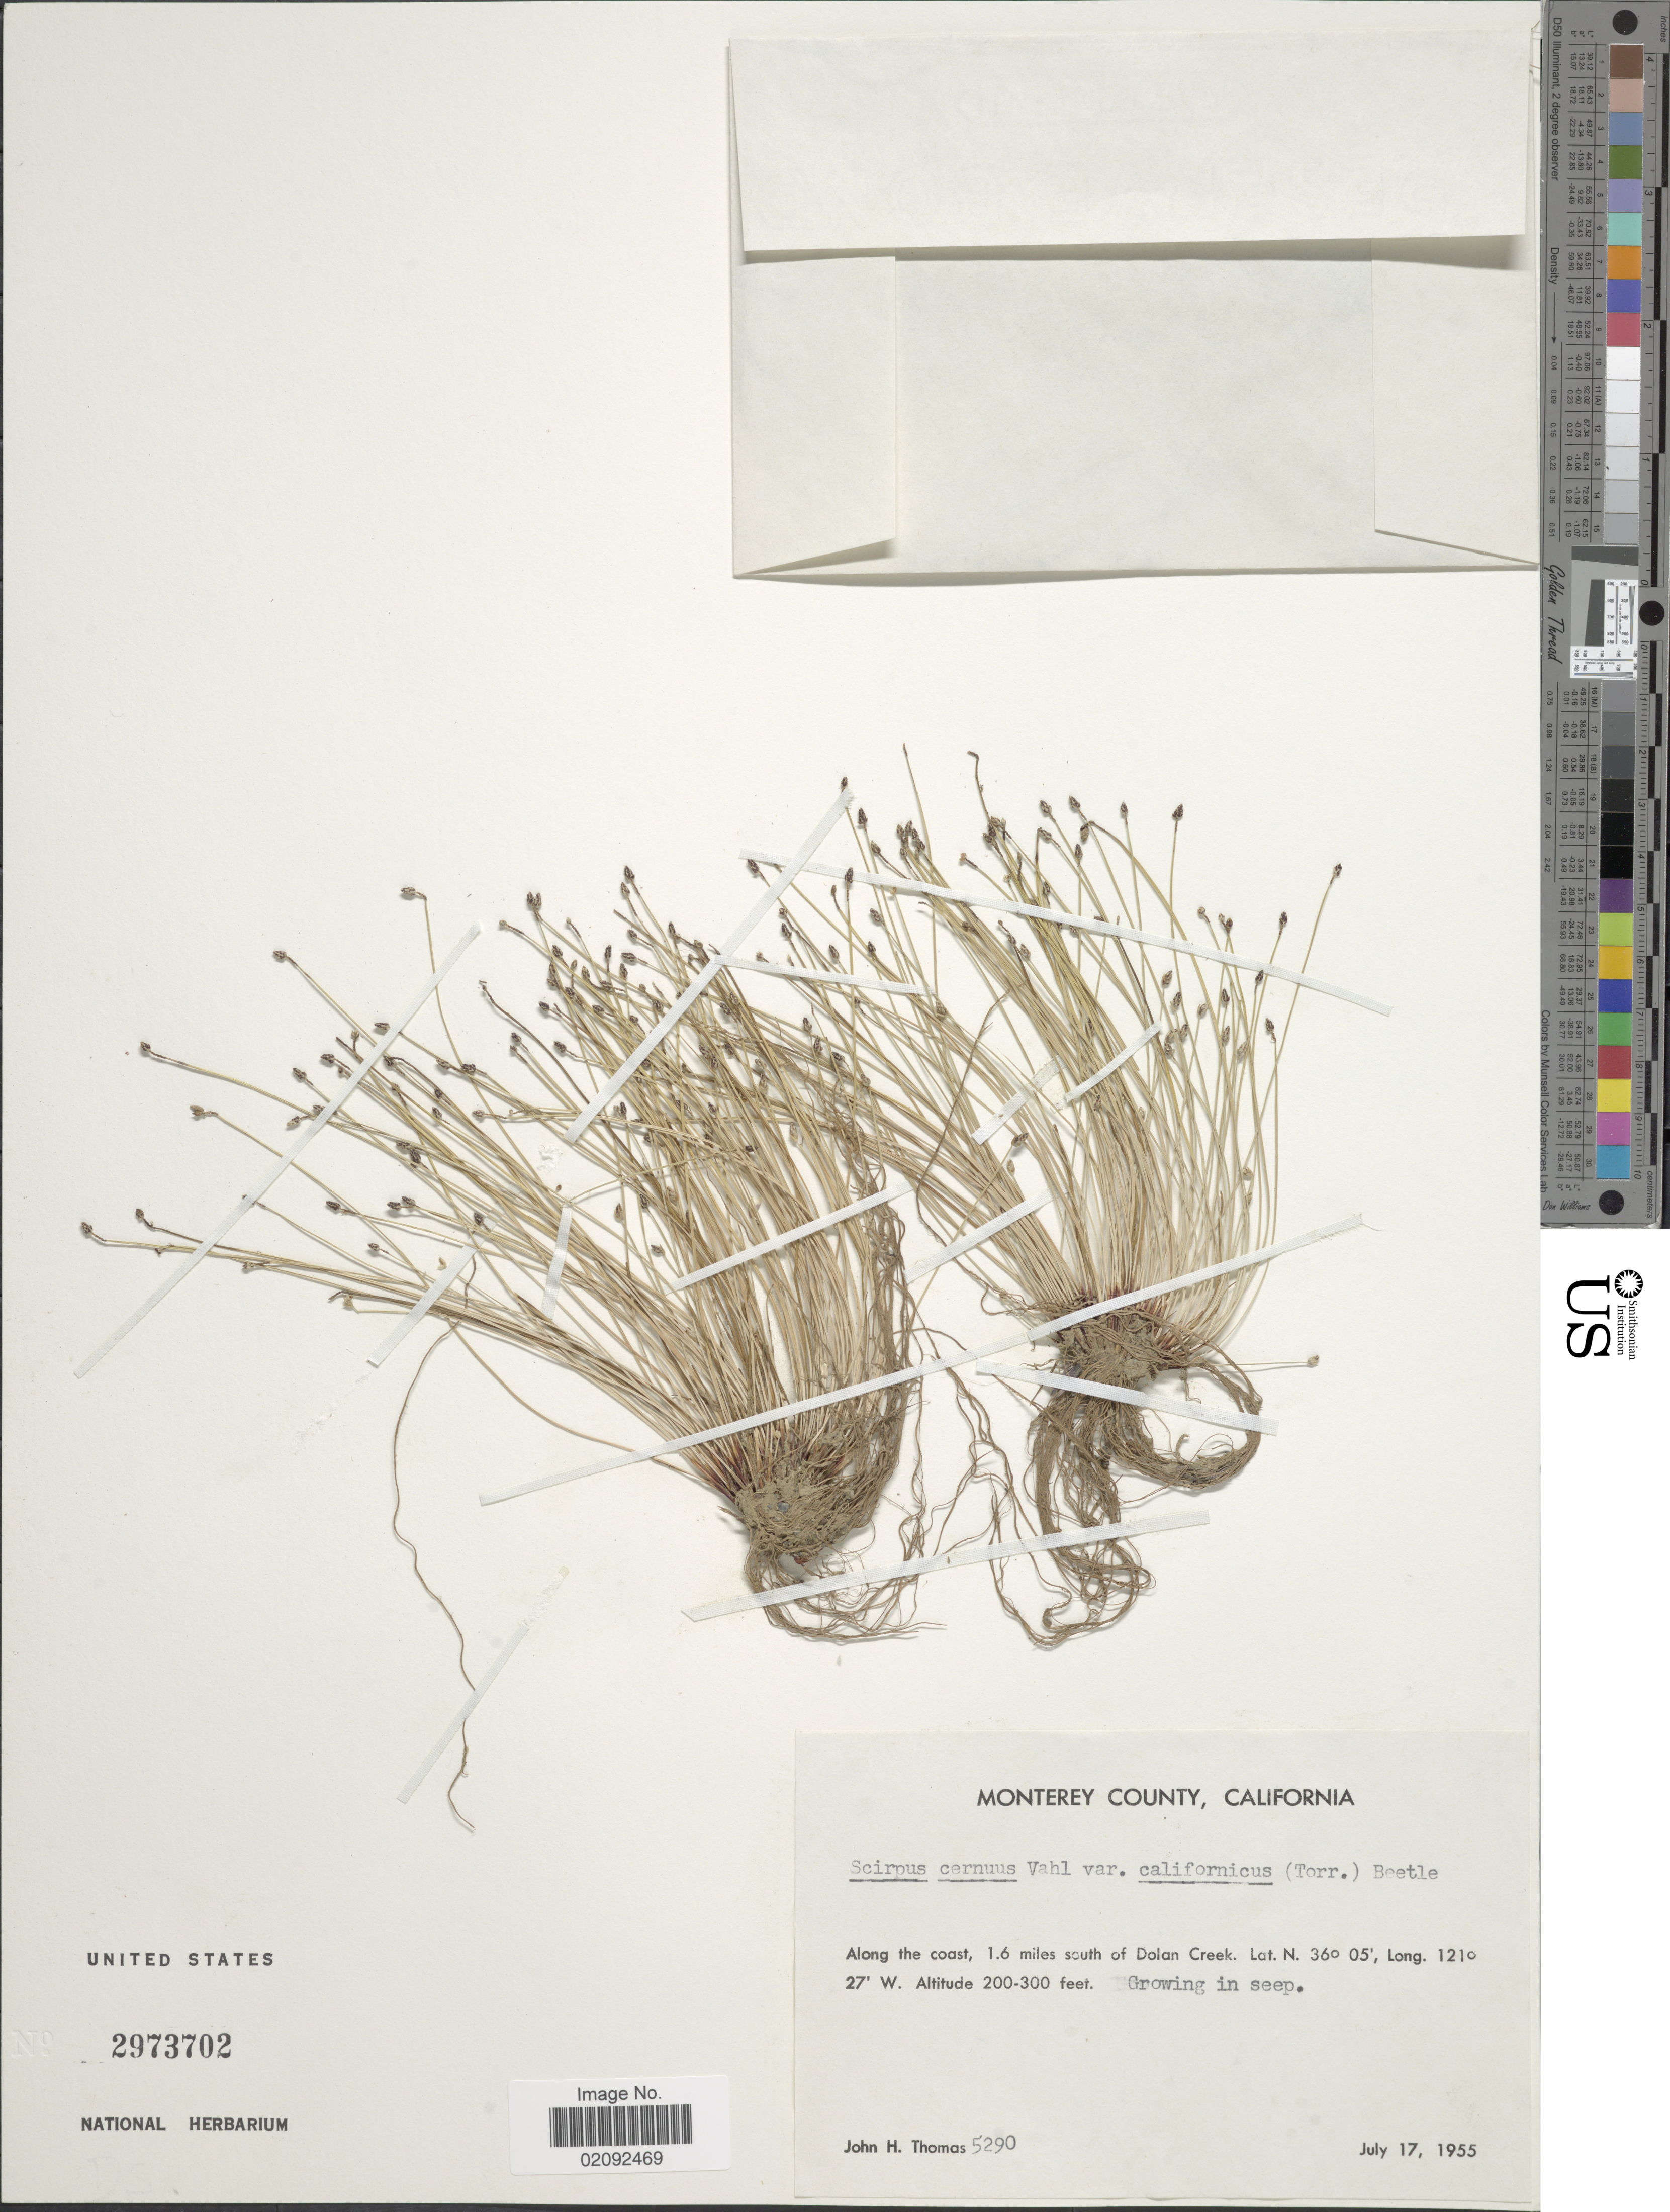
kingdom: Plantae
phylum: Tracheophyta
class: Liliopsida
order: Poales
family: Cyperaceae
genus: Isolepis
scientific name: Isolepis cernua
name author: (Vahl) Roem. & Schult.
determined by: Strong, Mark T., (BOT), Smithsonian Institution - National Museum of Natural History (UNITED STATES)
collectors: J. H. Thomas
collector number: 5290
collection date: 1955-07-17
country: United States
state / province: California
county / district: Monterey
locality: Monterey County, along the coast, 1.6 miles south of Dalan Creek.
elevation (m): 61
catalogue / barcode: US 2973702